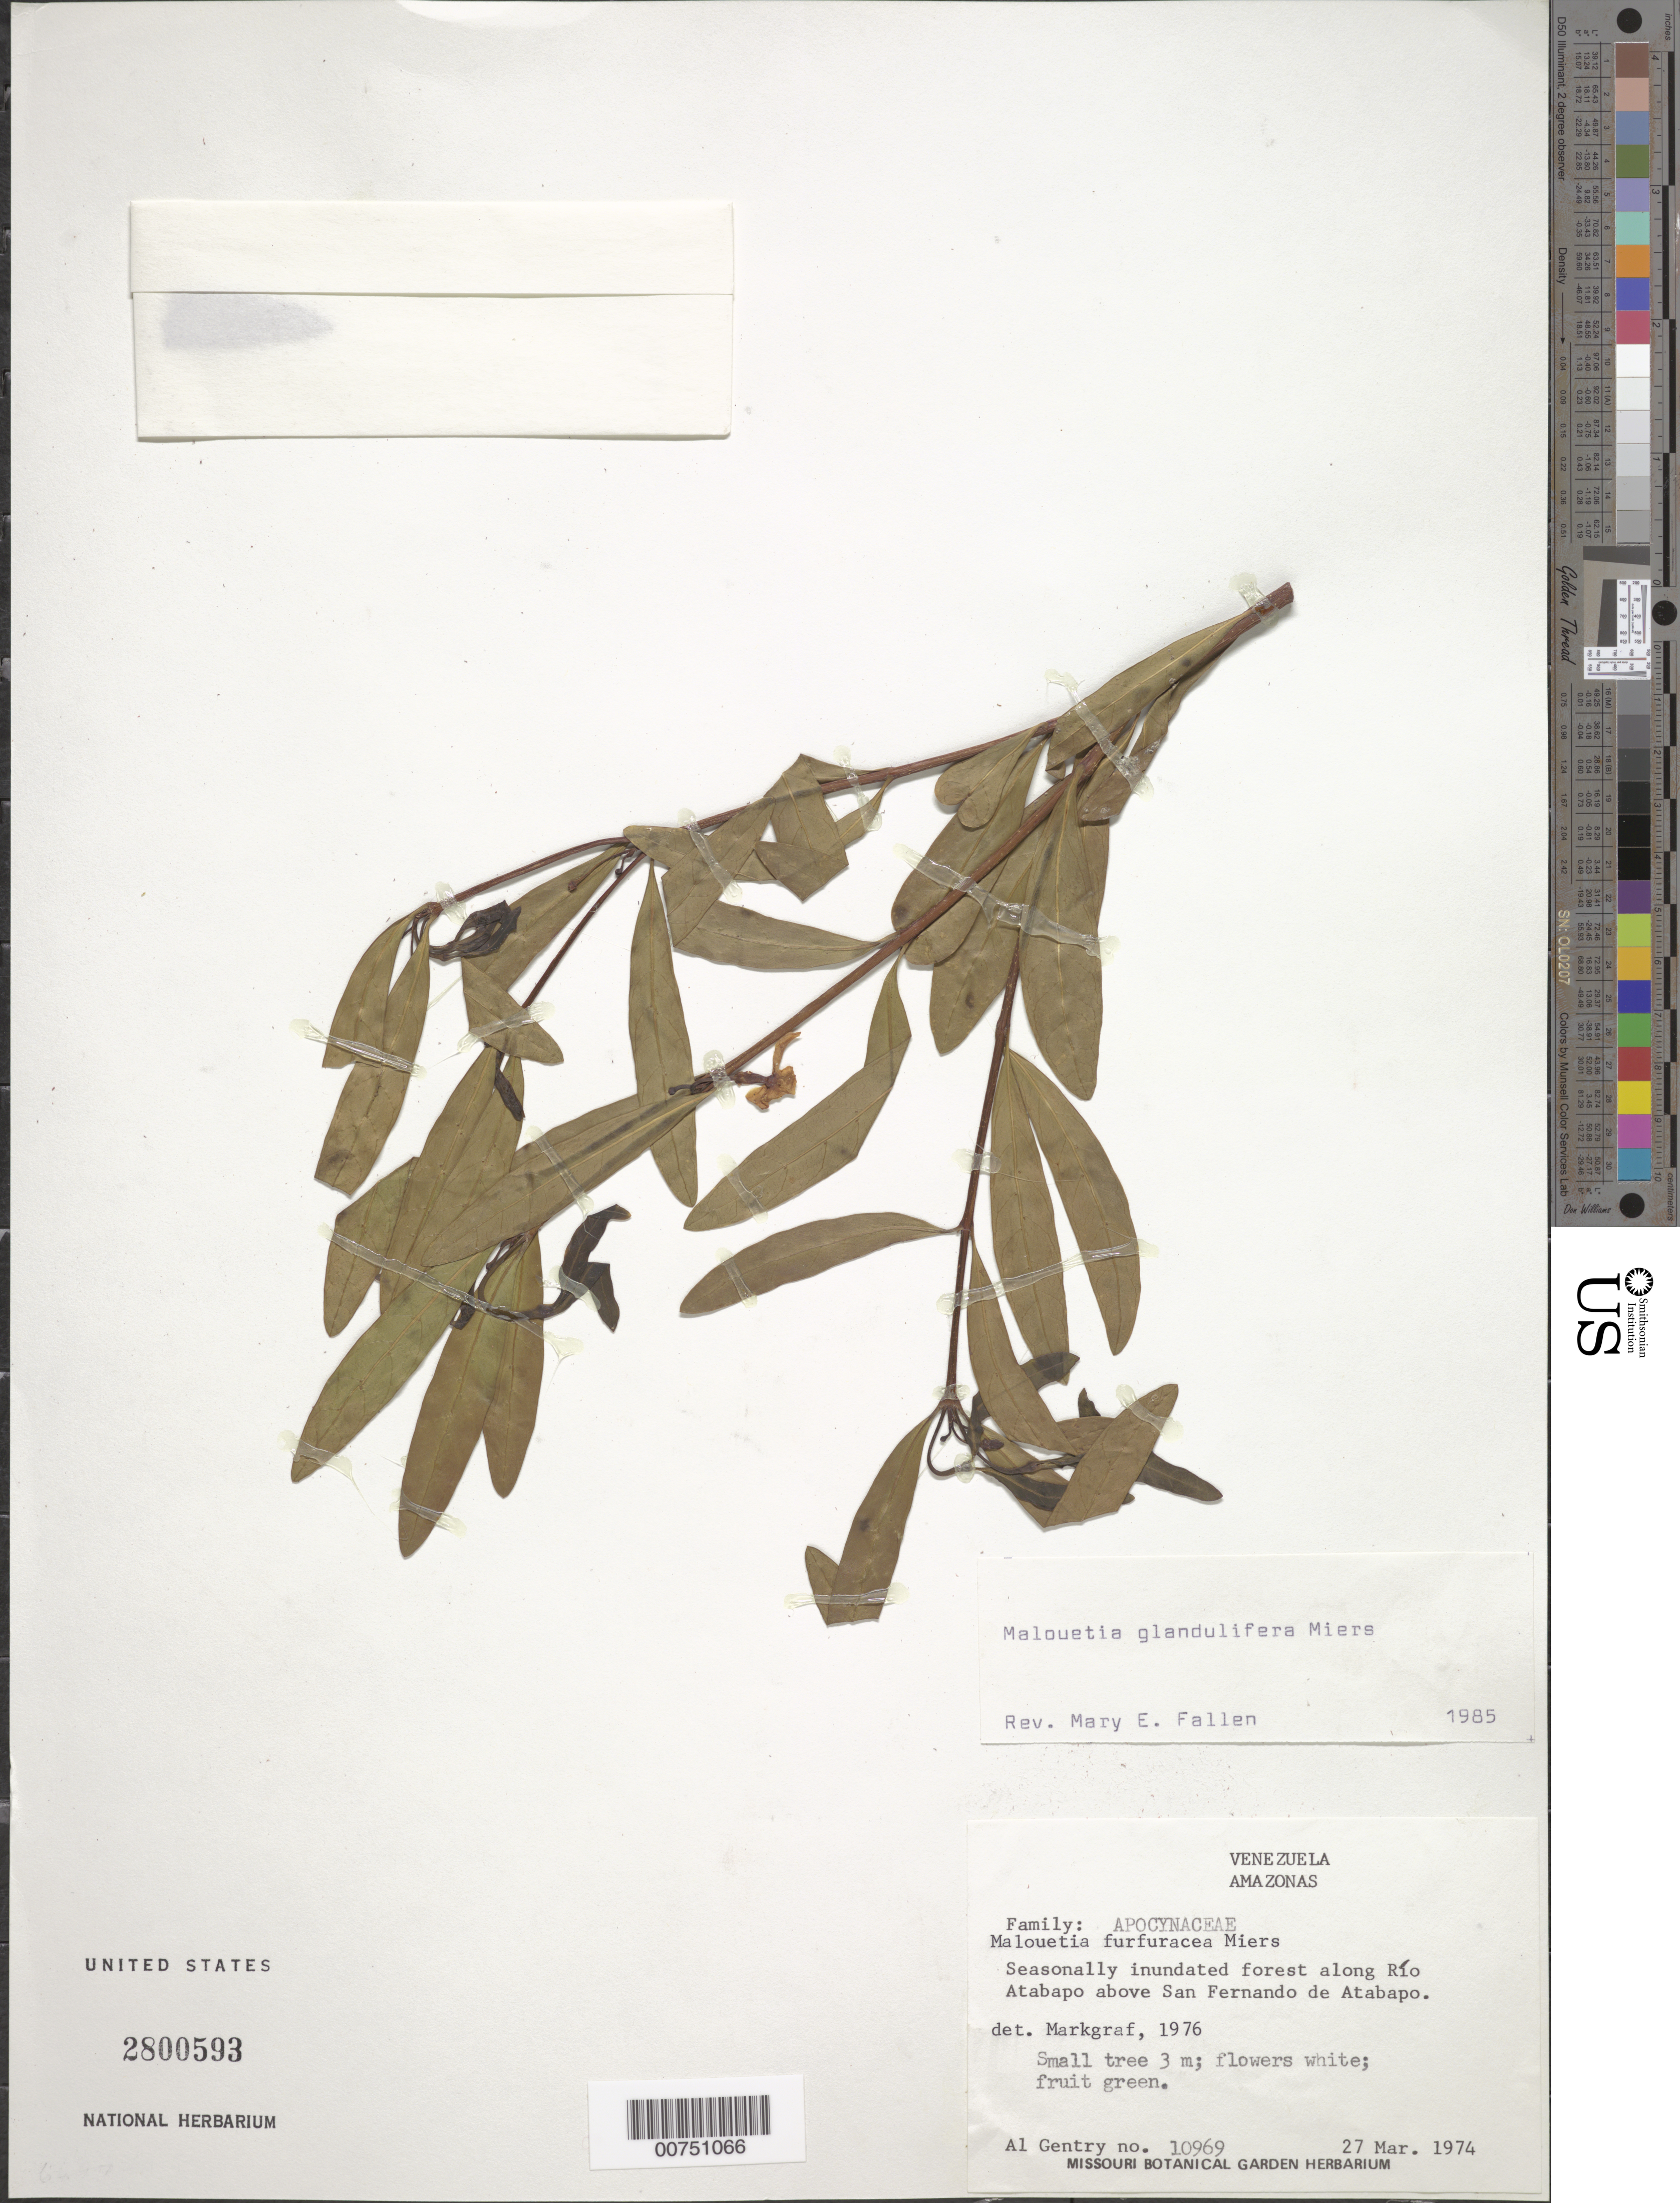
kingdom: Plantae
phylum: Tracheophyta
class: Magnoliopsida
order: Gentianales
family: Apocynaceae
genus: Malouetia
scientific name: Malouetia glandulifera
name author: Miers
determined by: Fallen, M. E.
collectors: A. H. Gentry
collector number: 10969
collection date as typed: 27-Mar-74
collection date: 1974-03-27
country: Venezuela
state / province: Amazonas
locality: Río Atabapo, just above San Fernando de Atabapo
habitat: Seasonally indundated forest along river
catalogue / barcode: US 2800593